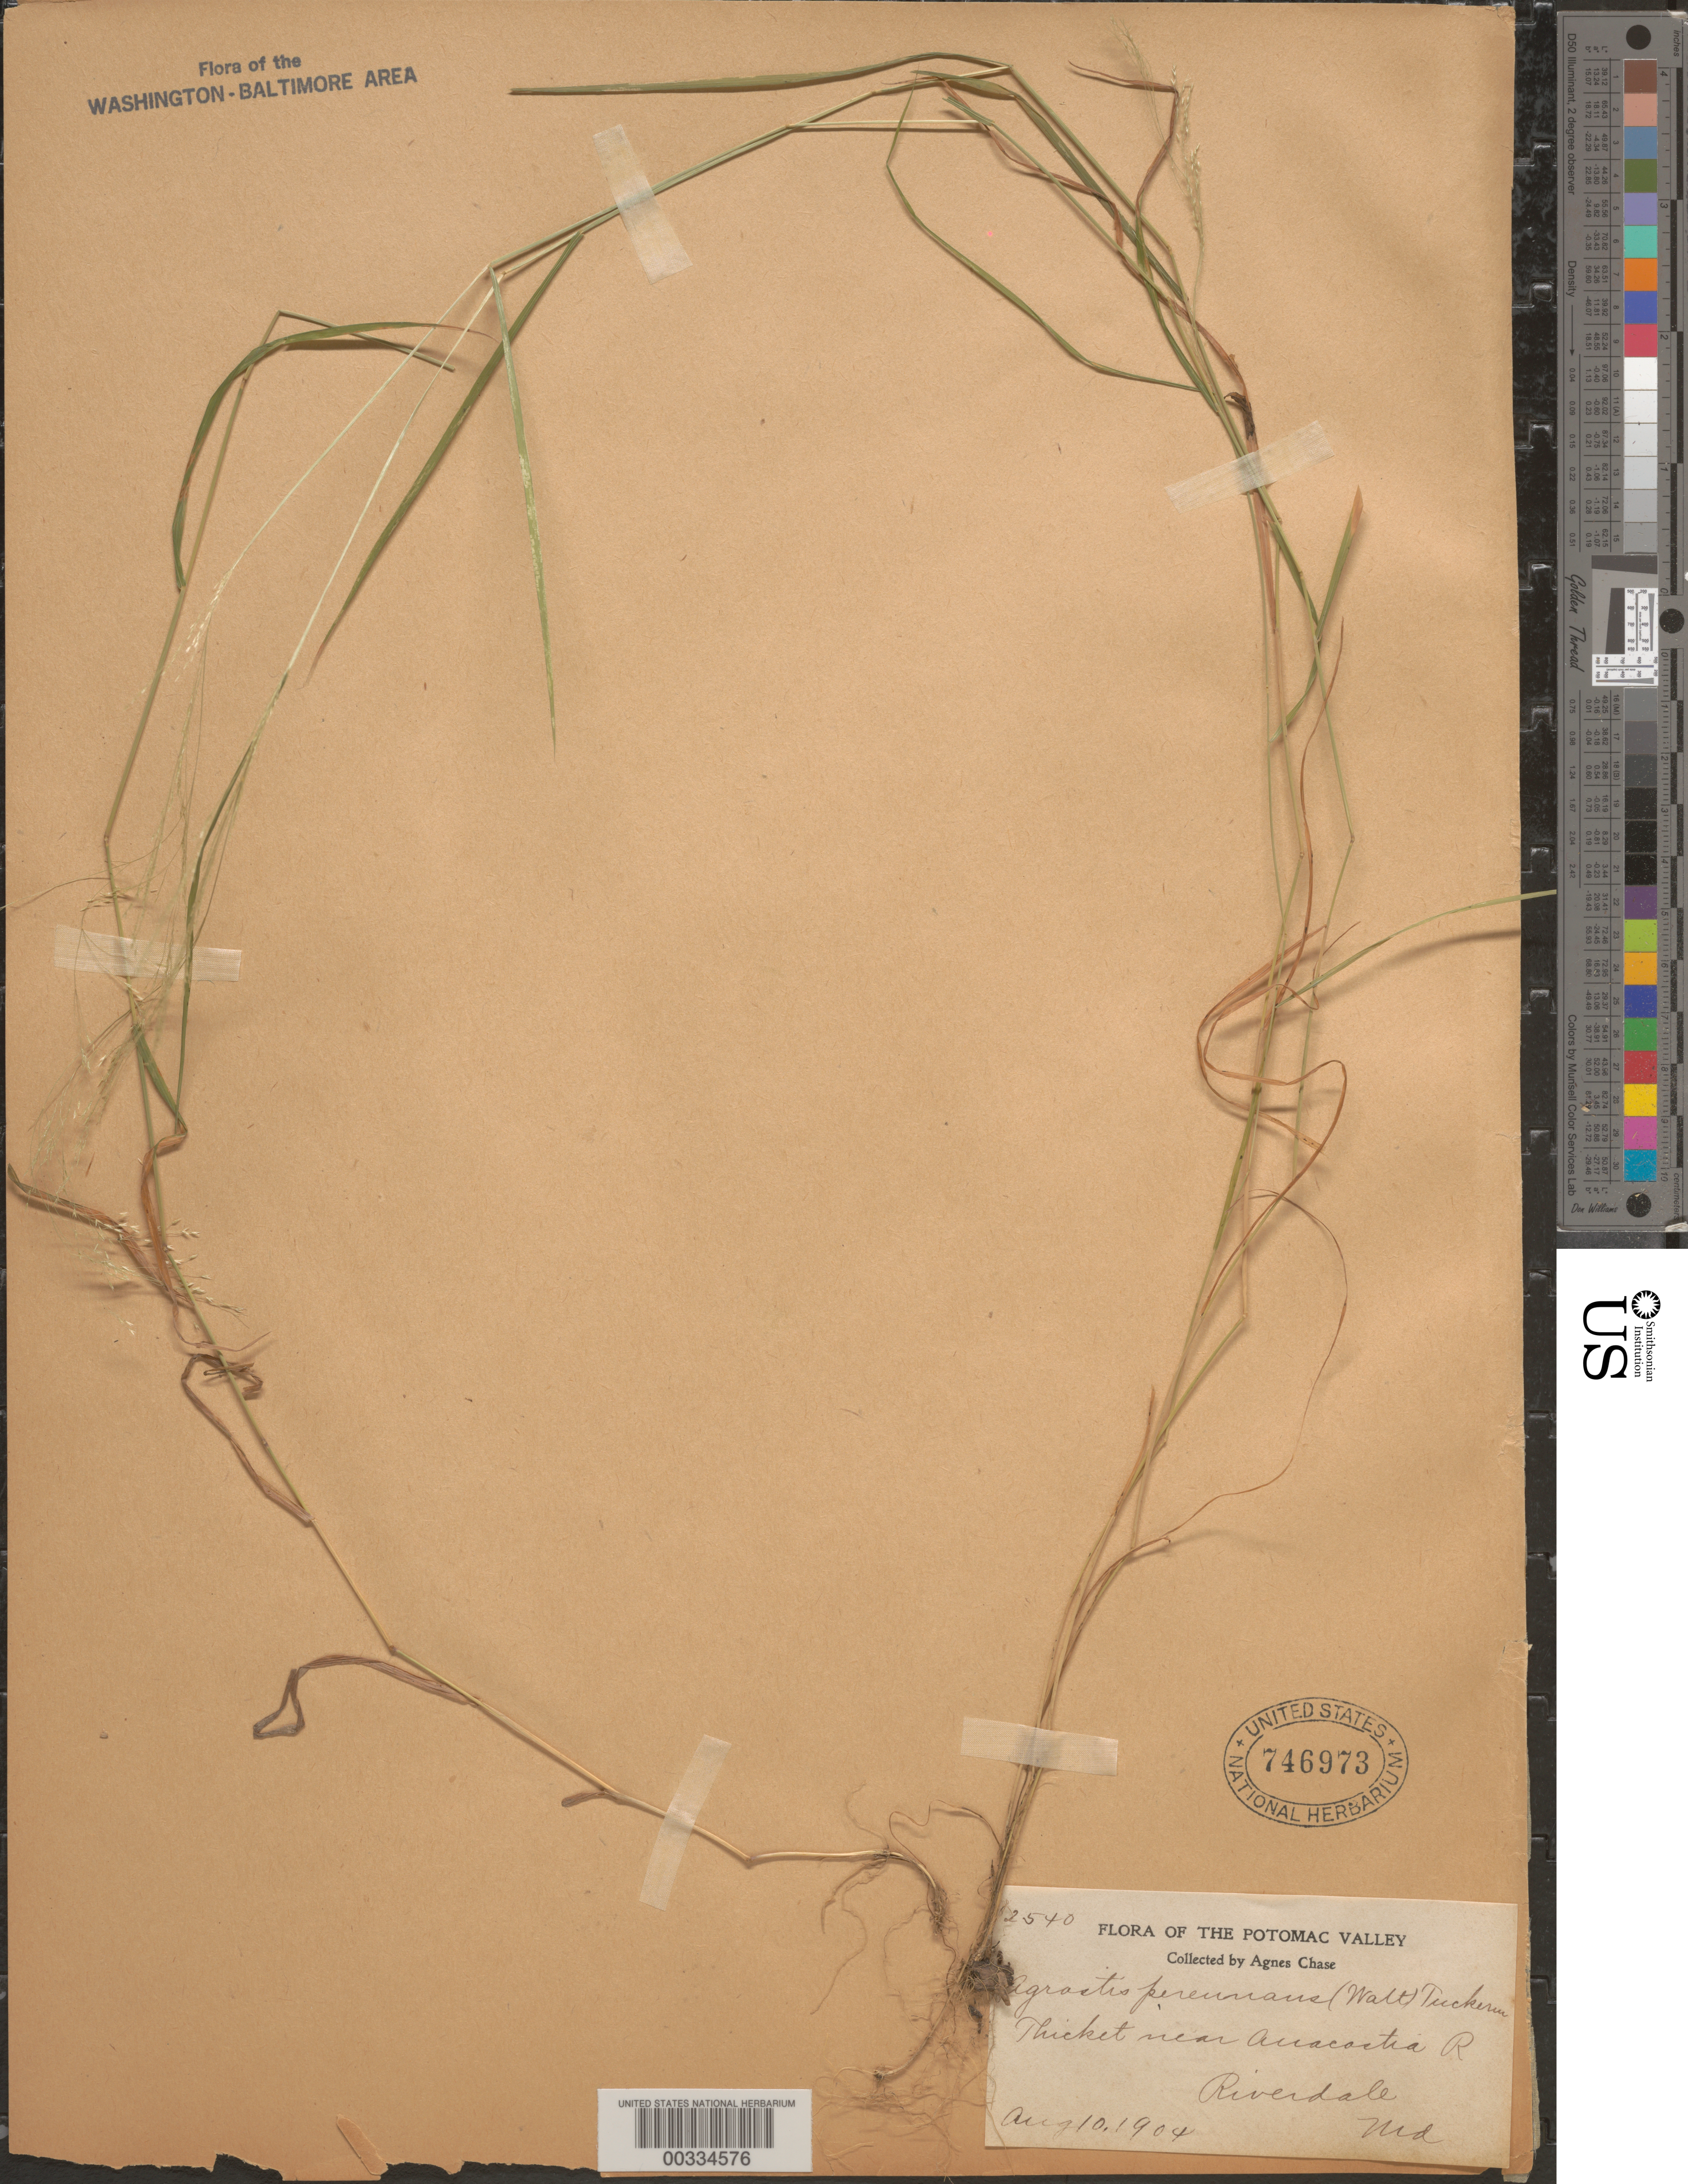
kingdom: Plantae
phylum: Tracheophyta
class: Liliopsida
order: Poales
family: Poaceae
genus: Agrostis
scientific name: Agrostis perennans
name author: (Walter) Tuck.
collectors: A. Chase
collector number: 2540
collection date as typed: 10 Aug 1904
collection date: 1904-08-10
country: United States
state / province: Maryland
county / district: Prince George's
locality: Riverdale, near Anacostia River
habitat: Thicket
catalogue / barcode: US 746973